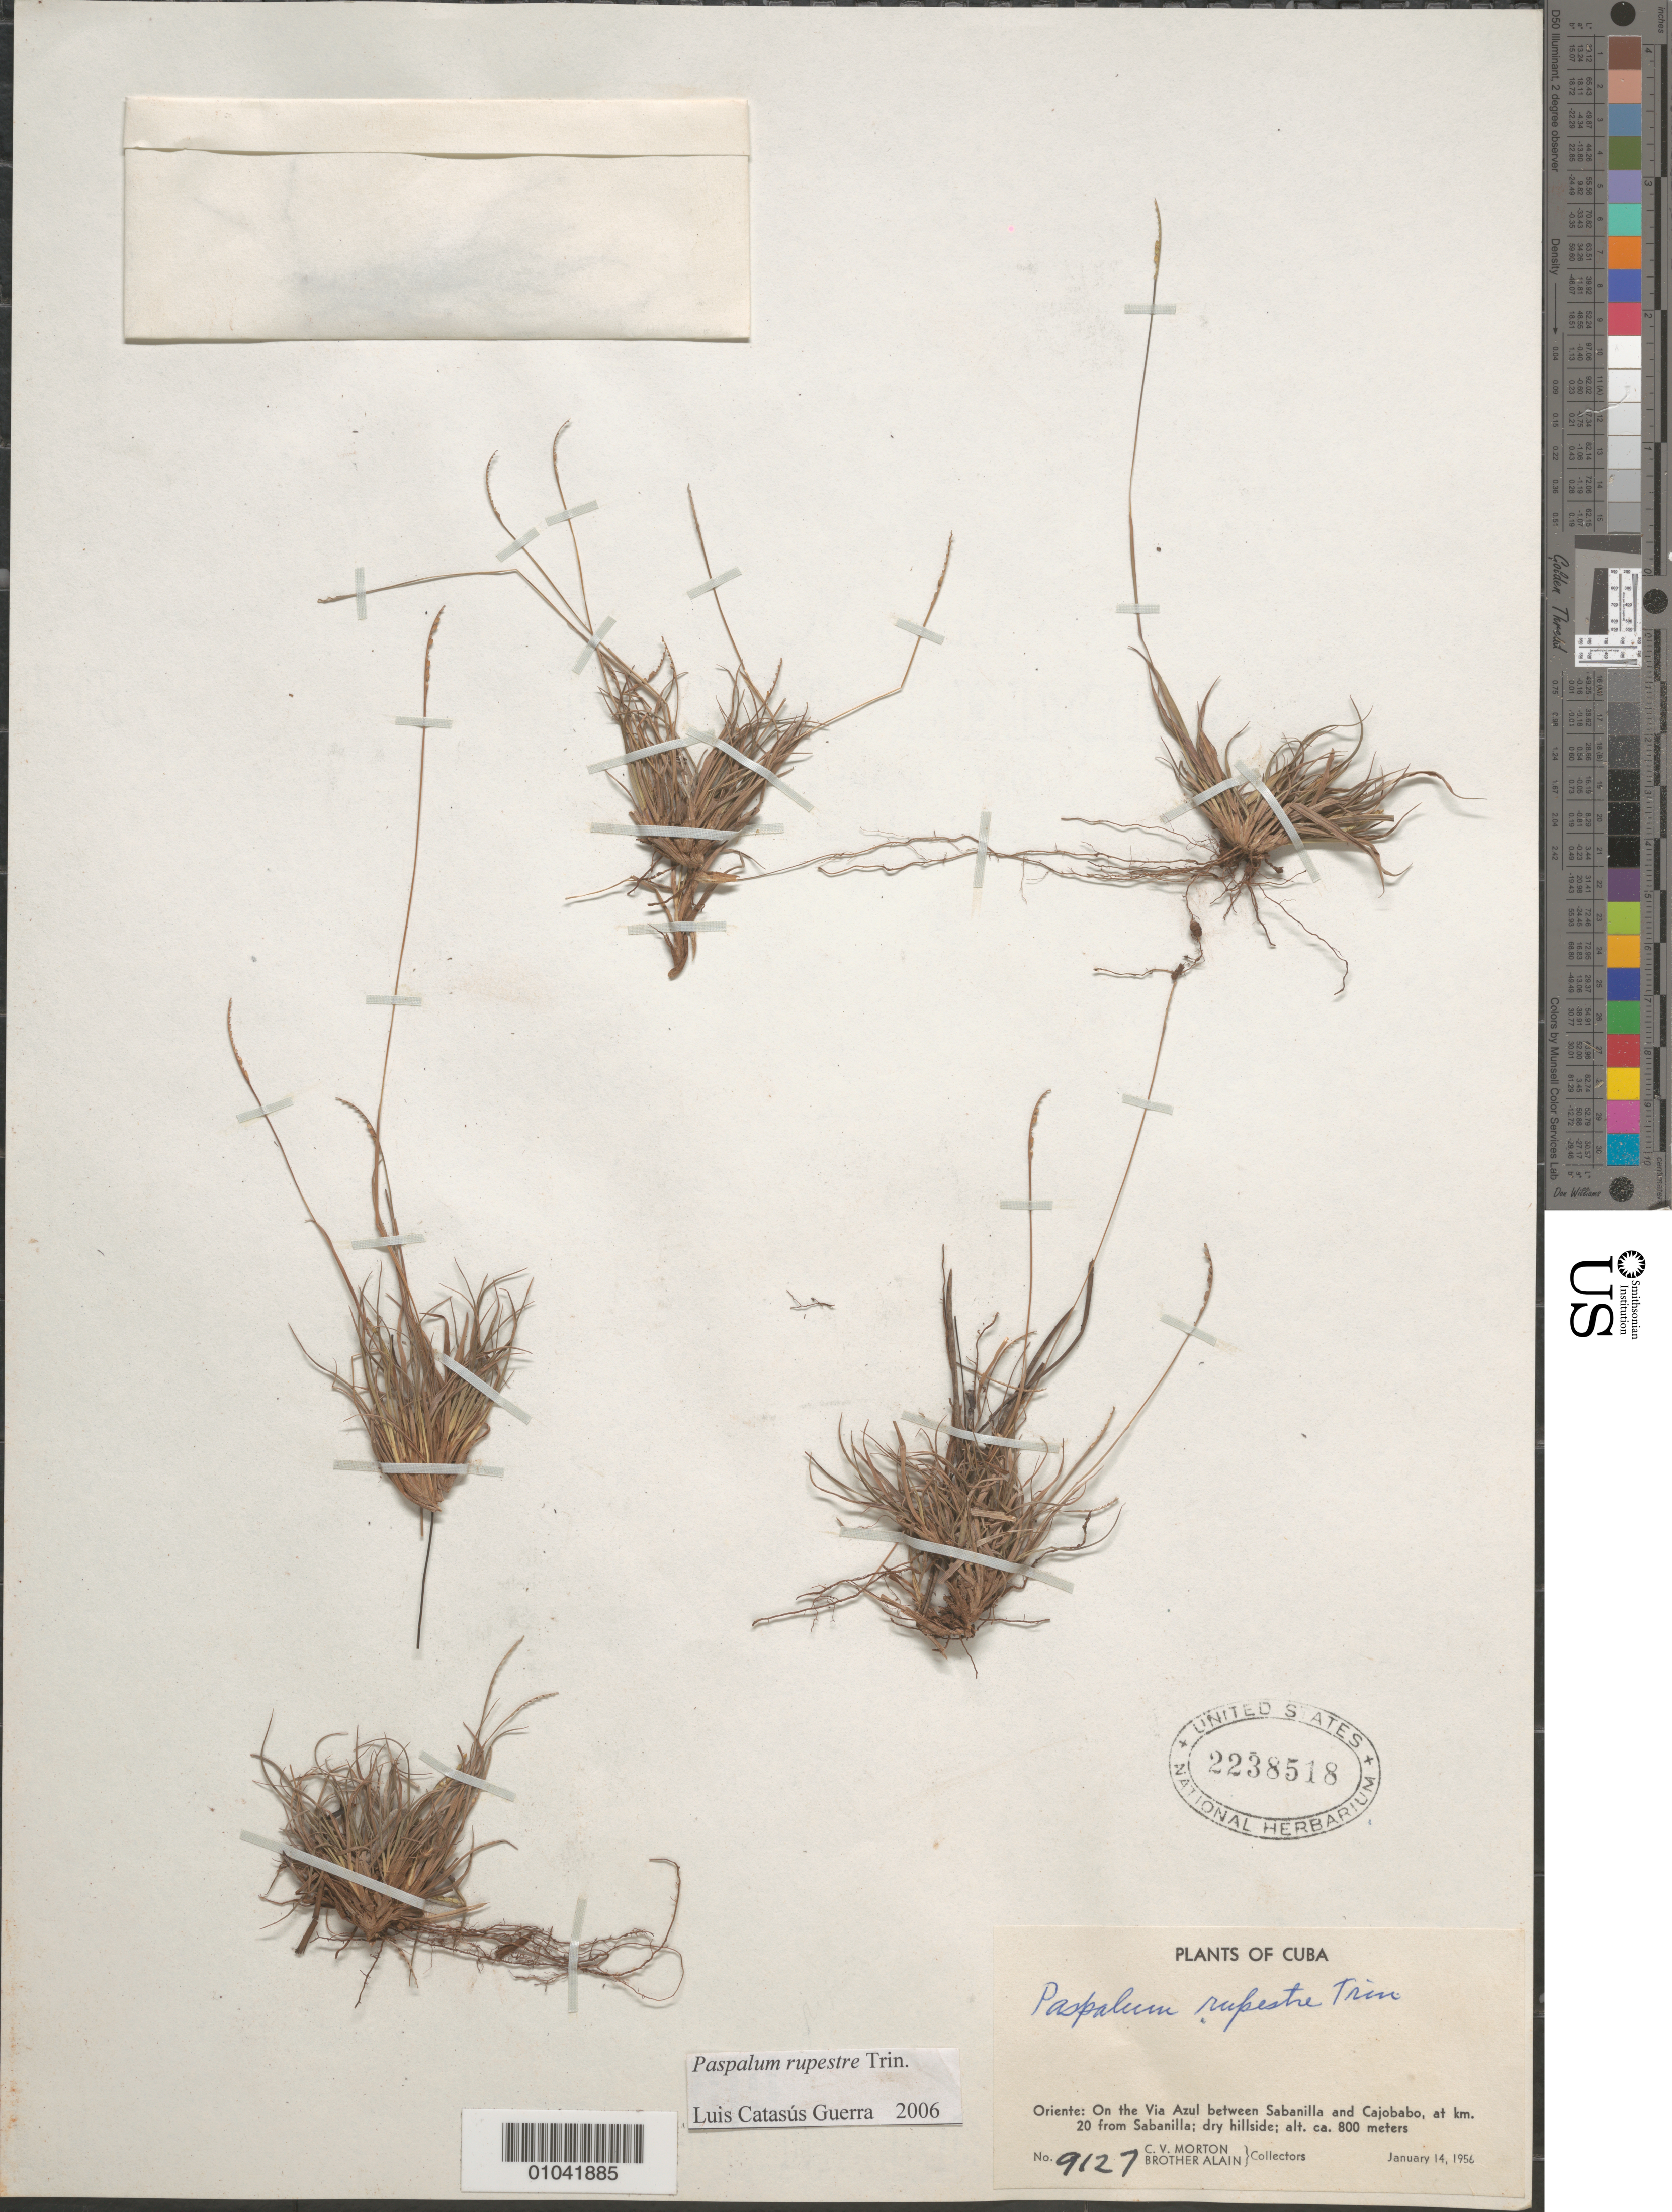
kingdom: Plantae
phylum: Tracheophyta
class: Liliopsida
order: Poales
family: Poaceae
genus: Paspalum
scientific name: Paspalum rupestre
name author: Trin.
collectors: C. V. Morton & A. H. Liogier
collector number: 9127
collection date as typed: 14 Jan 1956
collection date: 1956-01-14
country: Cuba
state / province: Oriente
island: Cuba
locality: On the Via Azul between Sabanilla and Cajobabo, at km 20 from Sabanilla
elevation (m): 800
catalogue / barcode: US 2238518